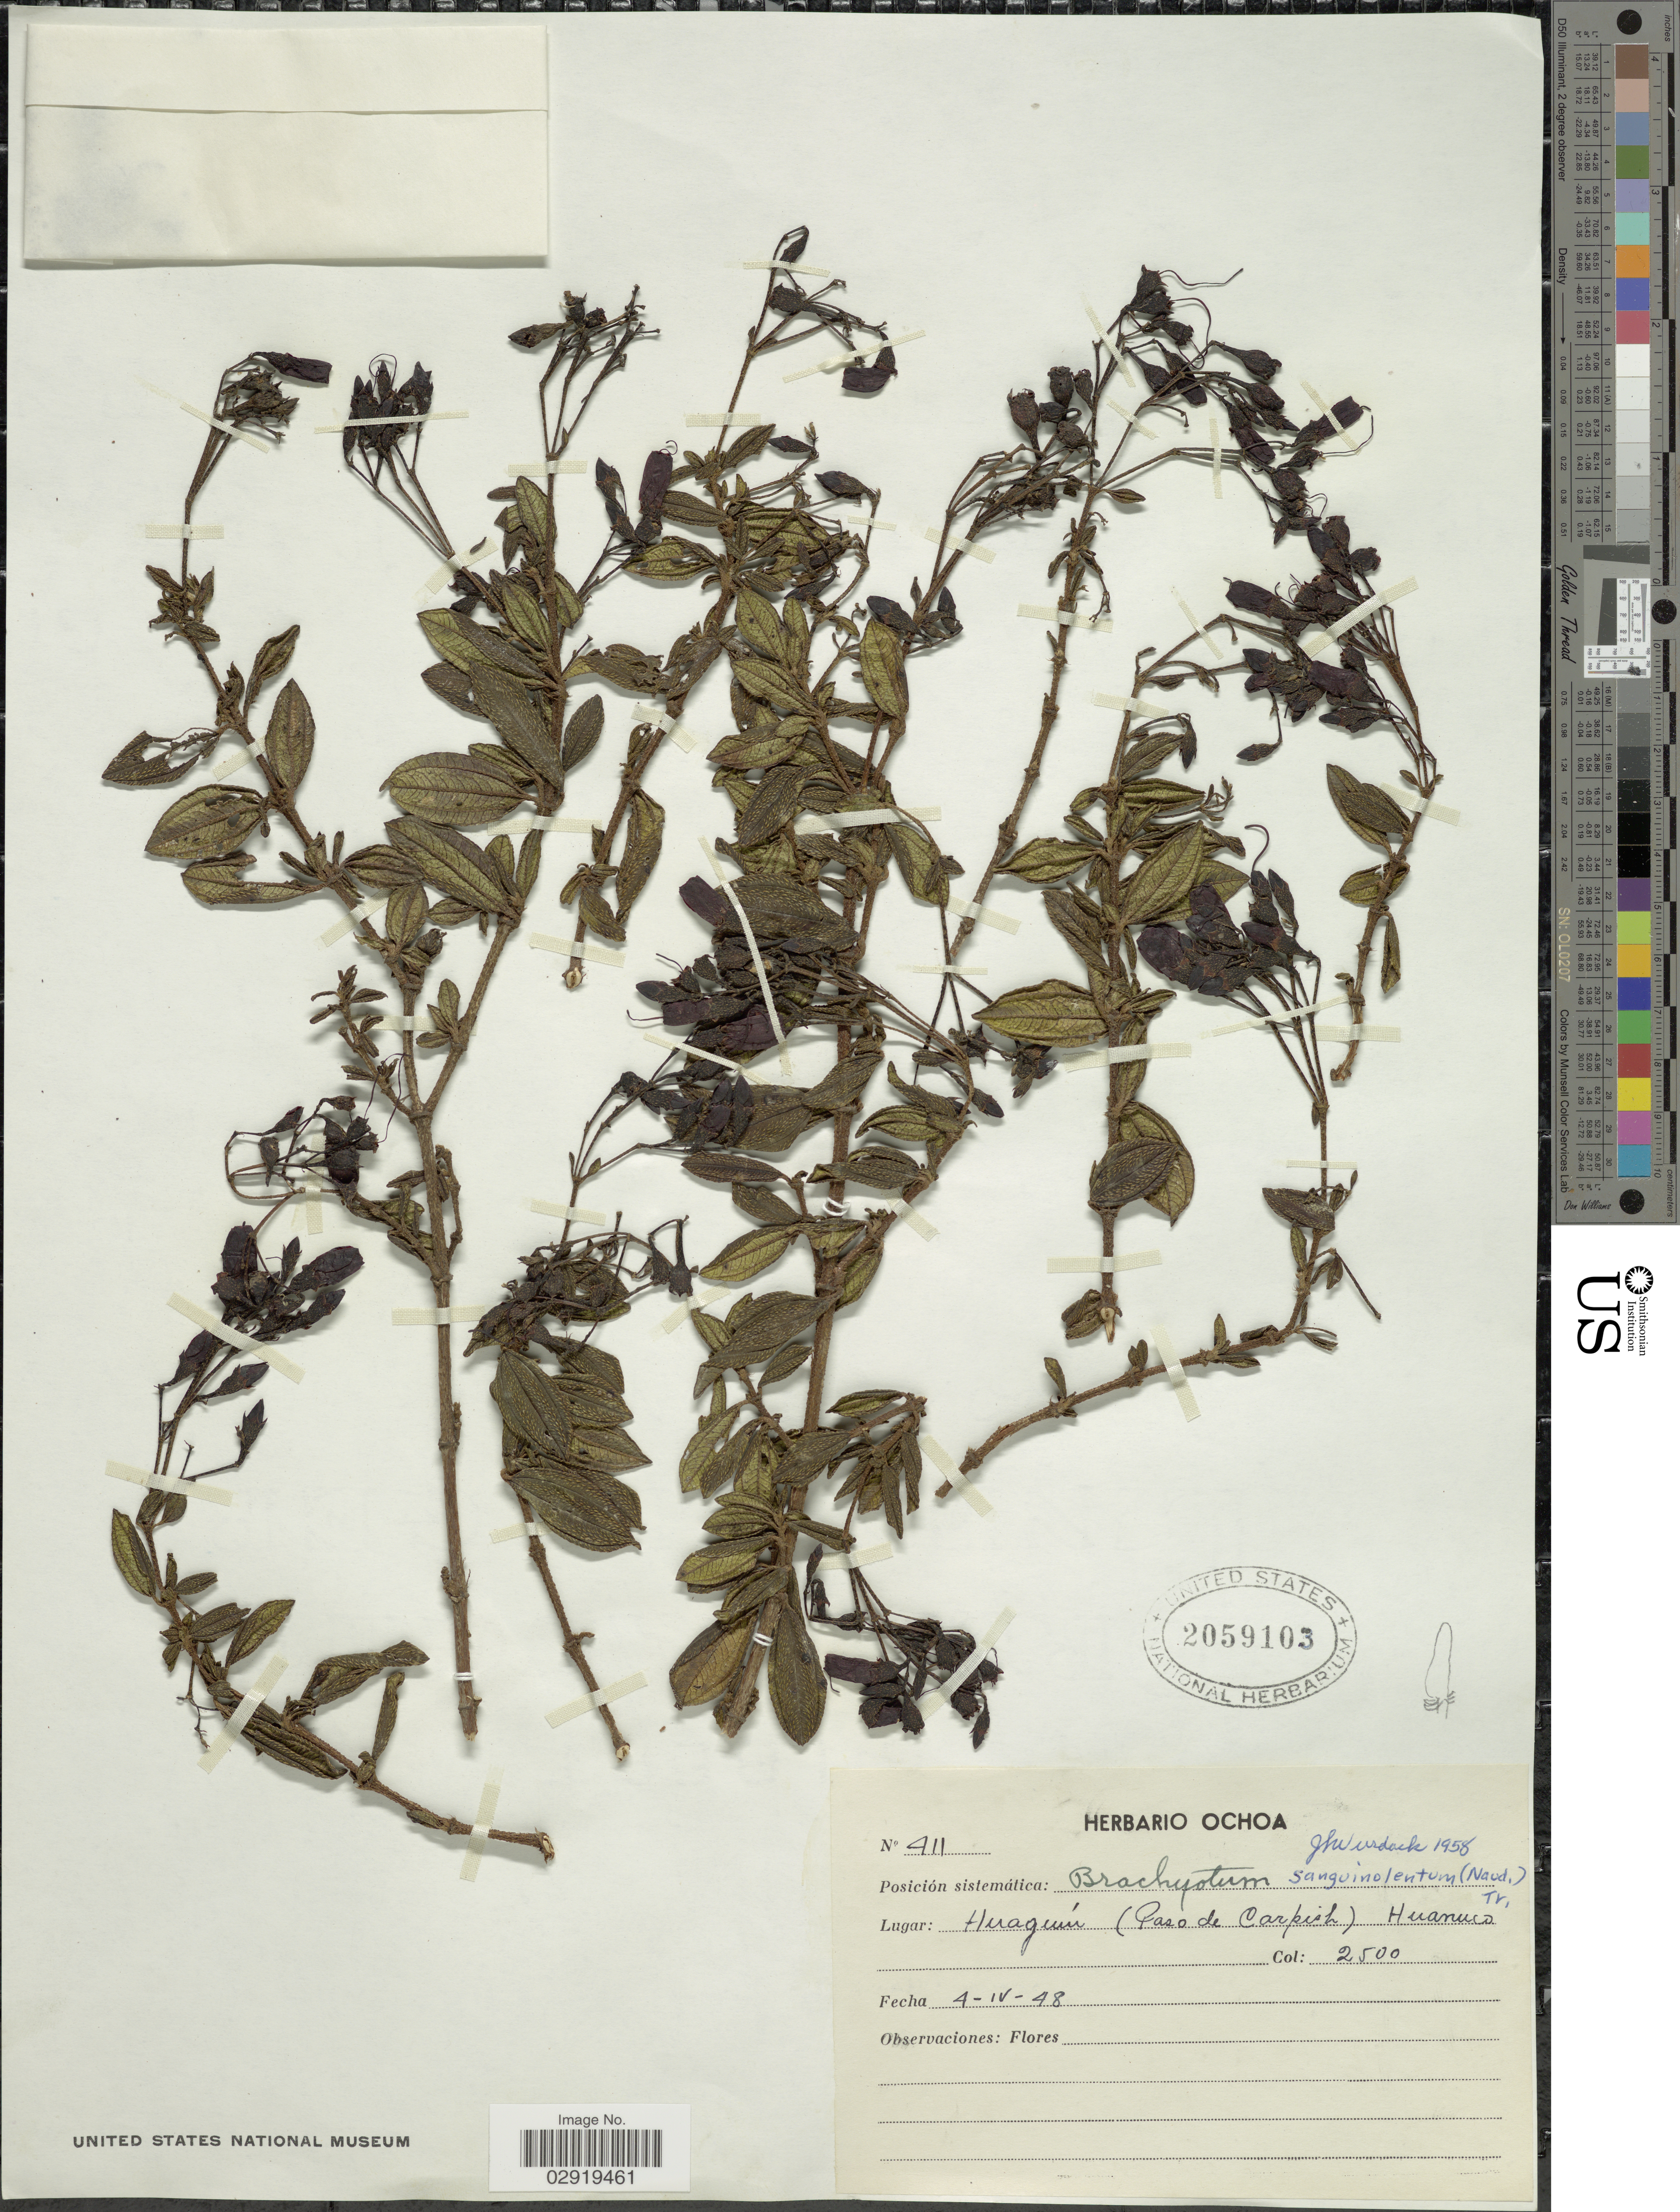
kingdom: Plantae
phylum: Tracheophyta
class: Magnoliopsida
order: Myrtales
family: Melastomataceae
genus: Brachyotum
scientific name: Brachyotum sanguinolentum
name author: (Naudin) Triana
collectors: ex herb. Ochoa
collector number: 411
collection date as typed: Transcribed d/m/y: 4/4/48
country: Peru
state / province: Huánuco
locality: Huaguin (Paso de Carpish)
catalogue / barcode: US 2059103